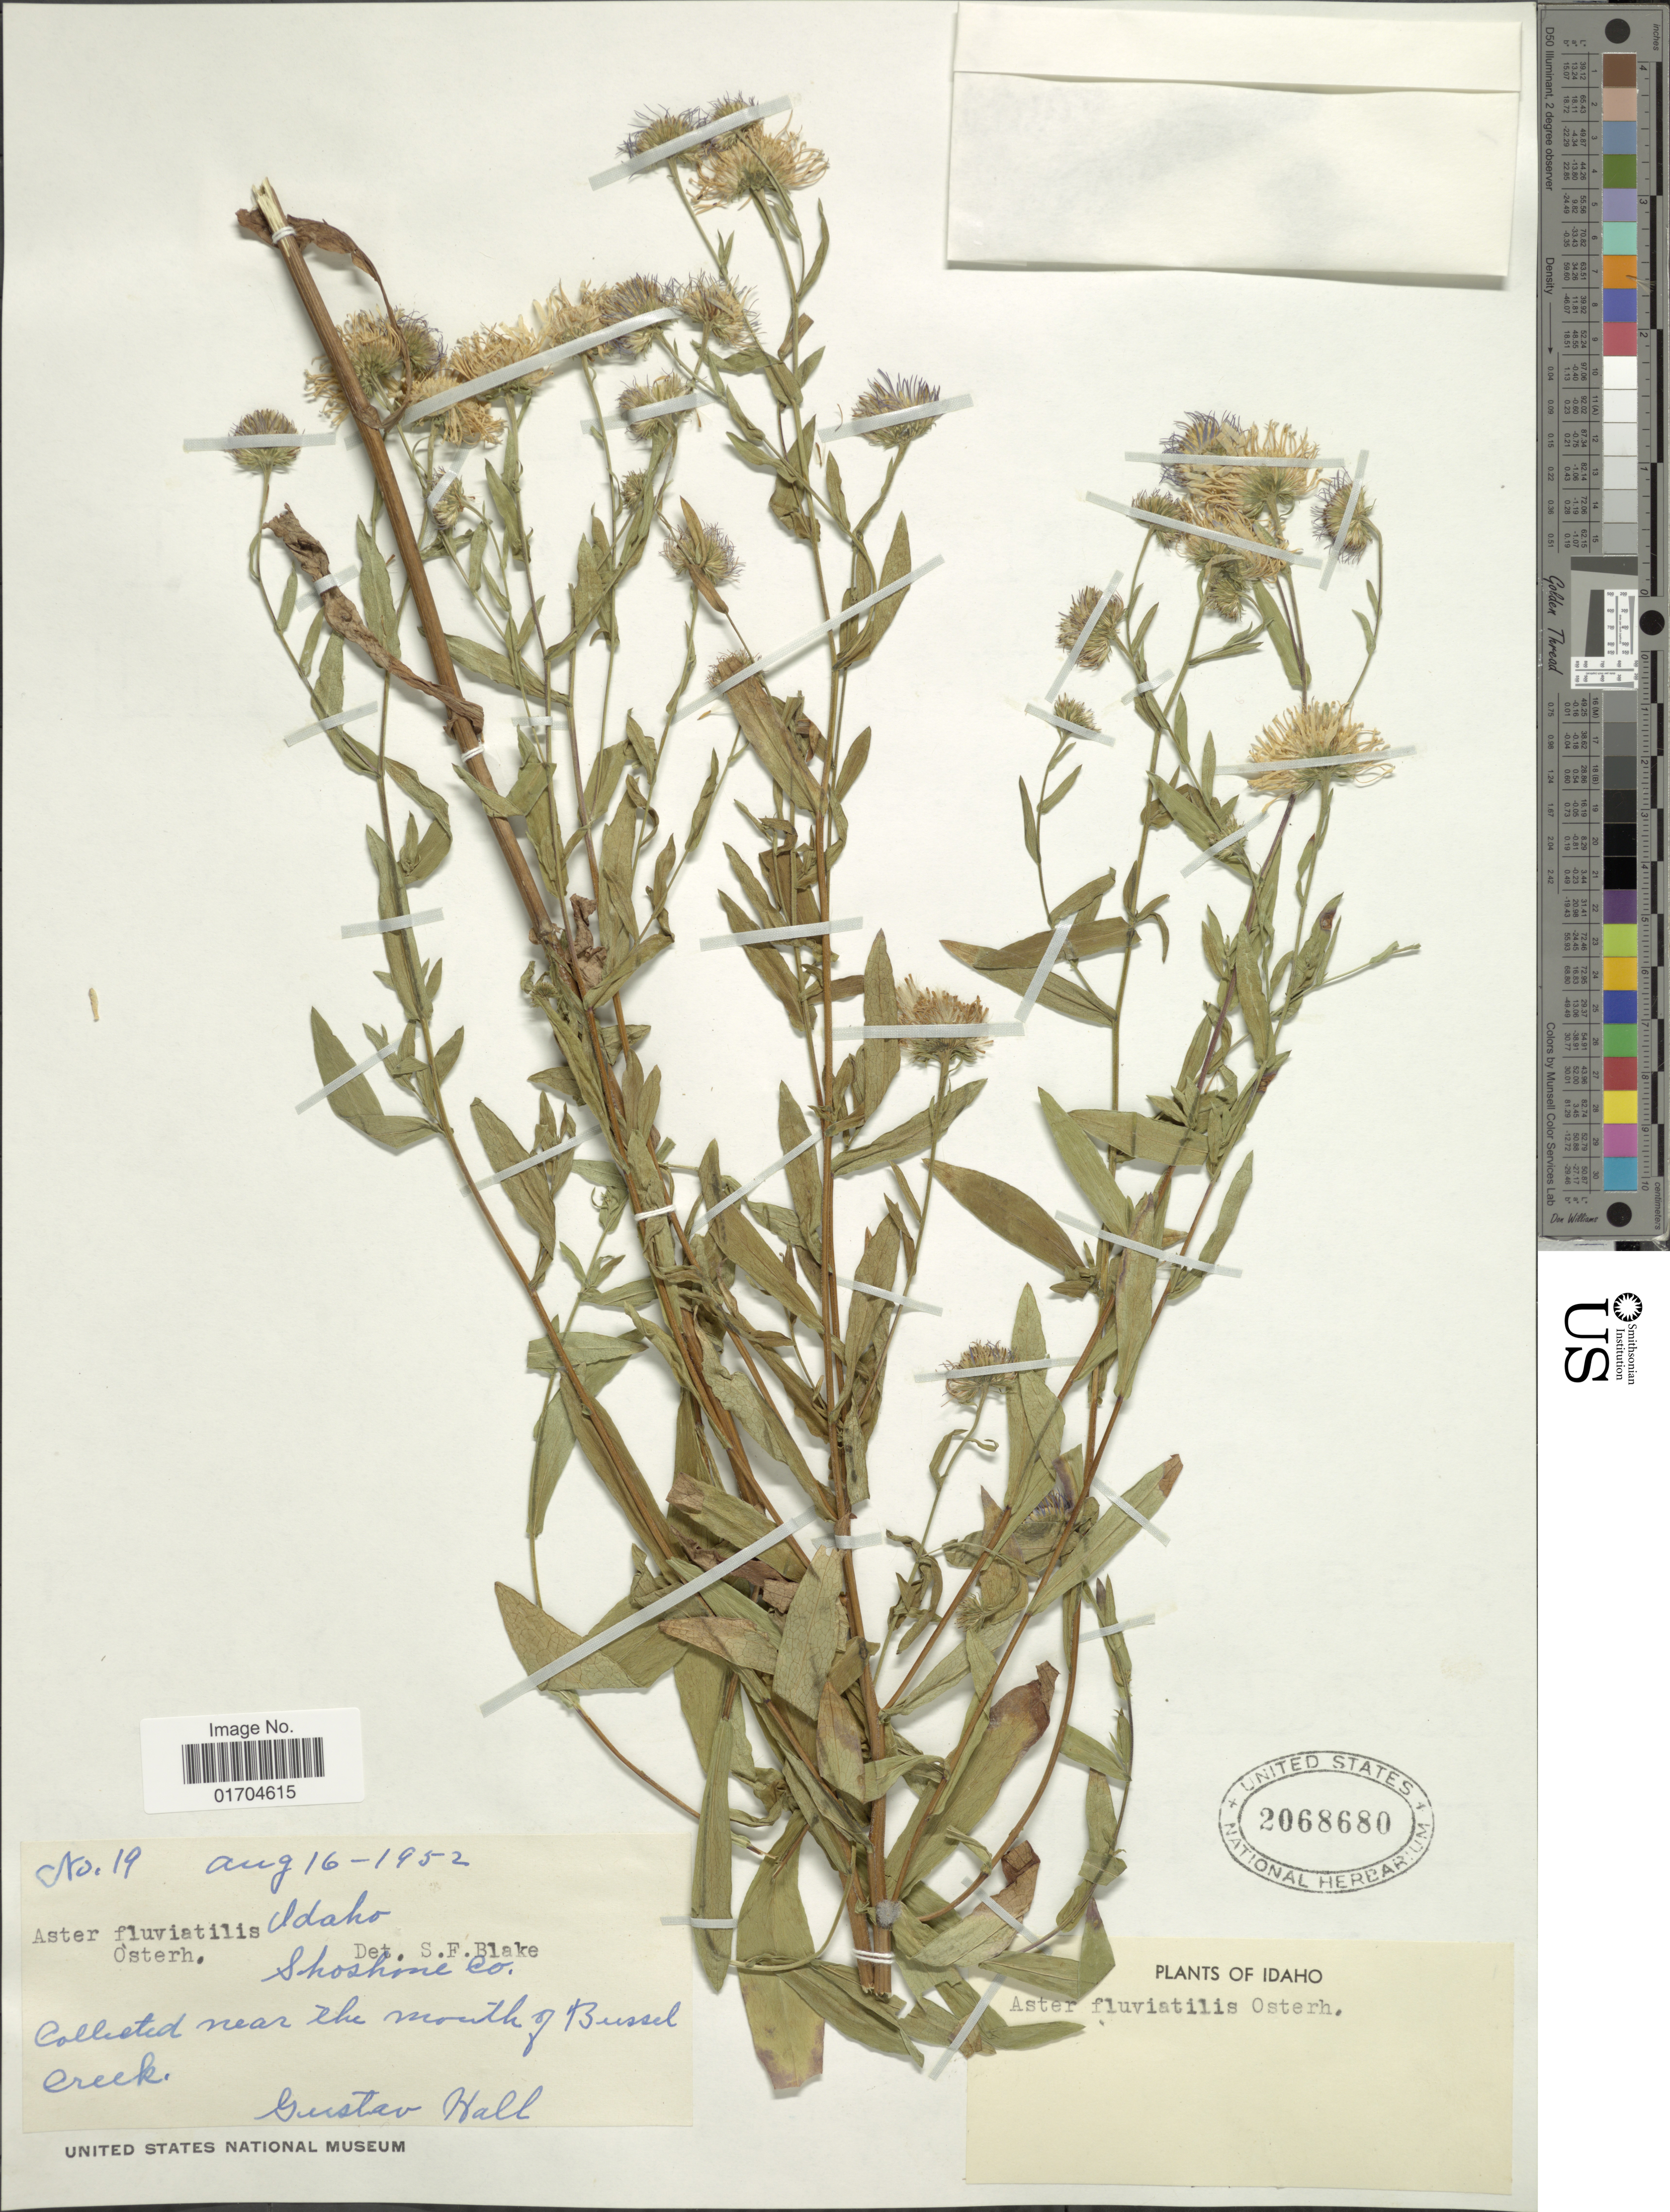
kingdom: Plantae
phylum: Tracheophyta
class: Magnoliopsida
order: Asterales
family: Asteraceae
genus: Symphyotrichum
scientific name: Symphyotrichum sp.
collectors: G. Hall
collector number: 19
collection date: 1952-08-16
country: United States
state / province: Idaho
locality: Shoshone Co. Near the mouth of Bussel creek.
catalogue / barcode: US 2068680